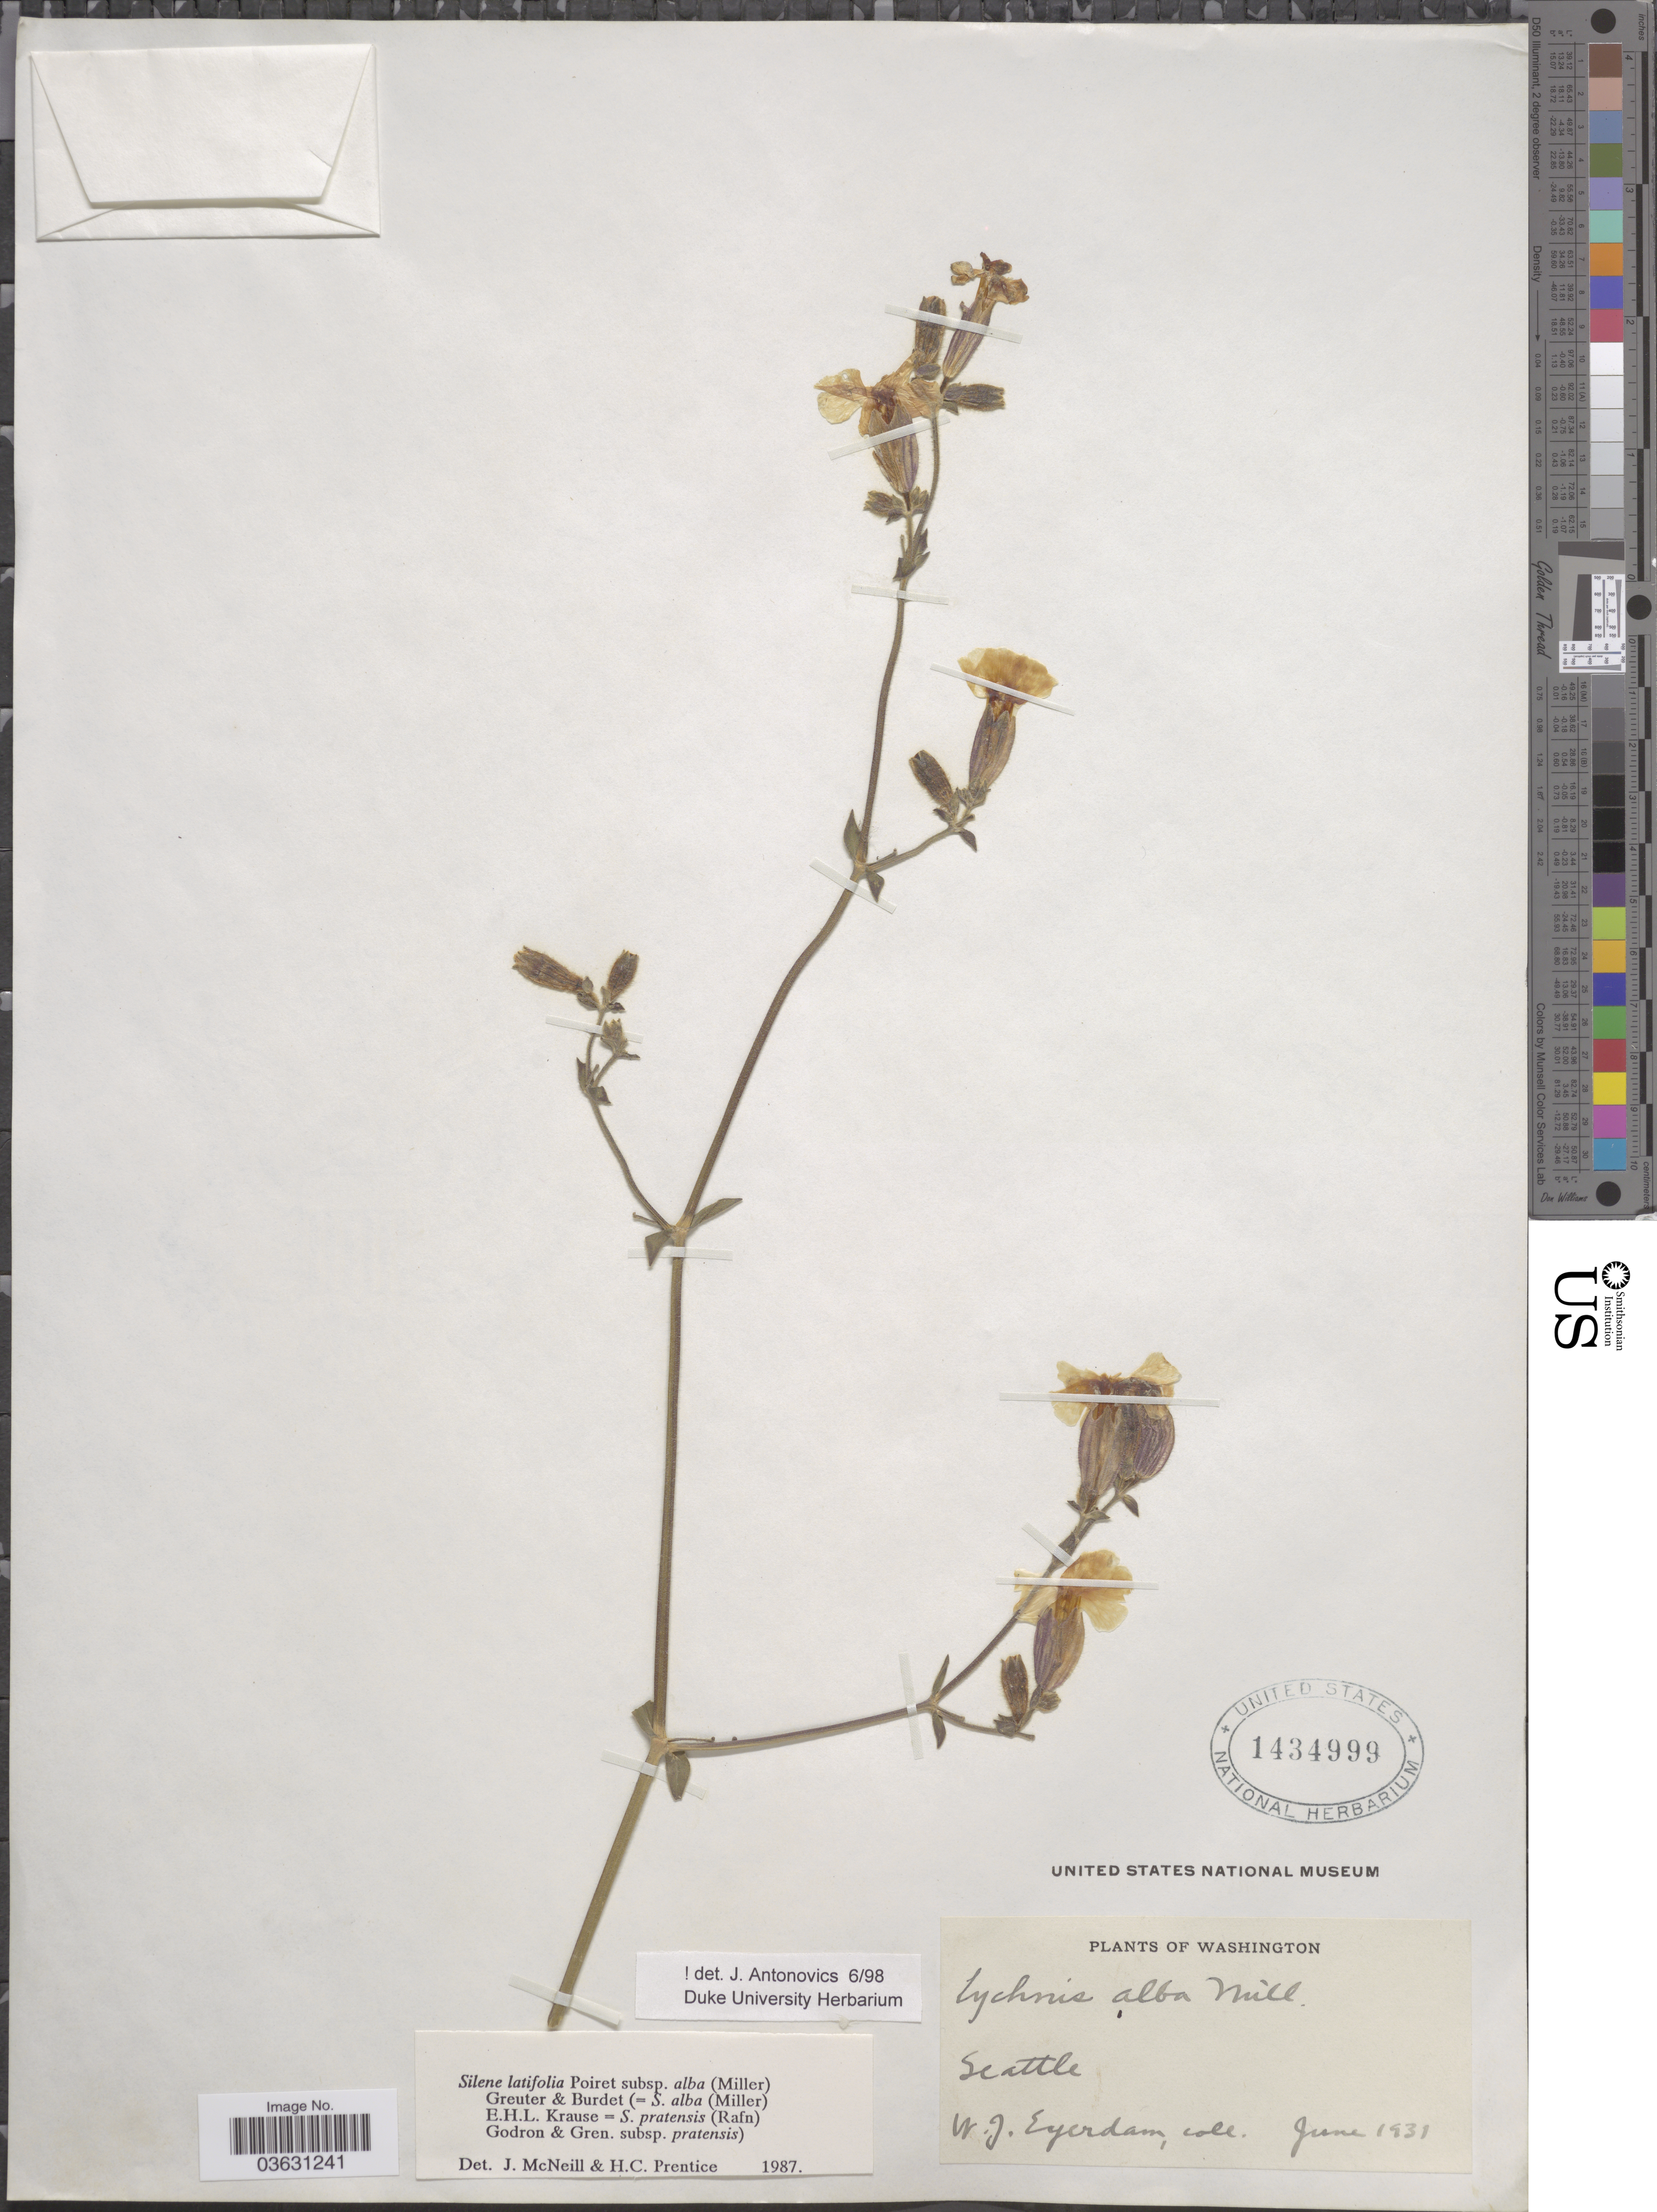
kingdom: Plantae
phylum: Tracheophyta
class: Magnoliopsida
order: Caryophyllales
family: Caryophyllaceae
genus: Silene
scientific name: Silene latifolia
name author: Poir.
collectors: W. J. Eyerdam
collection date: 1931-06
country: United States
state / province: Washington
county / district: King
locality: Seattle.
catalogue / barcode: US 1434999